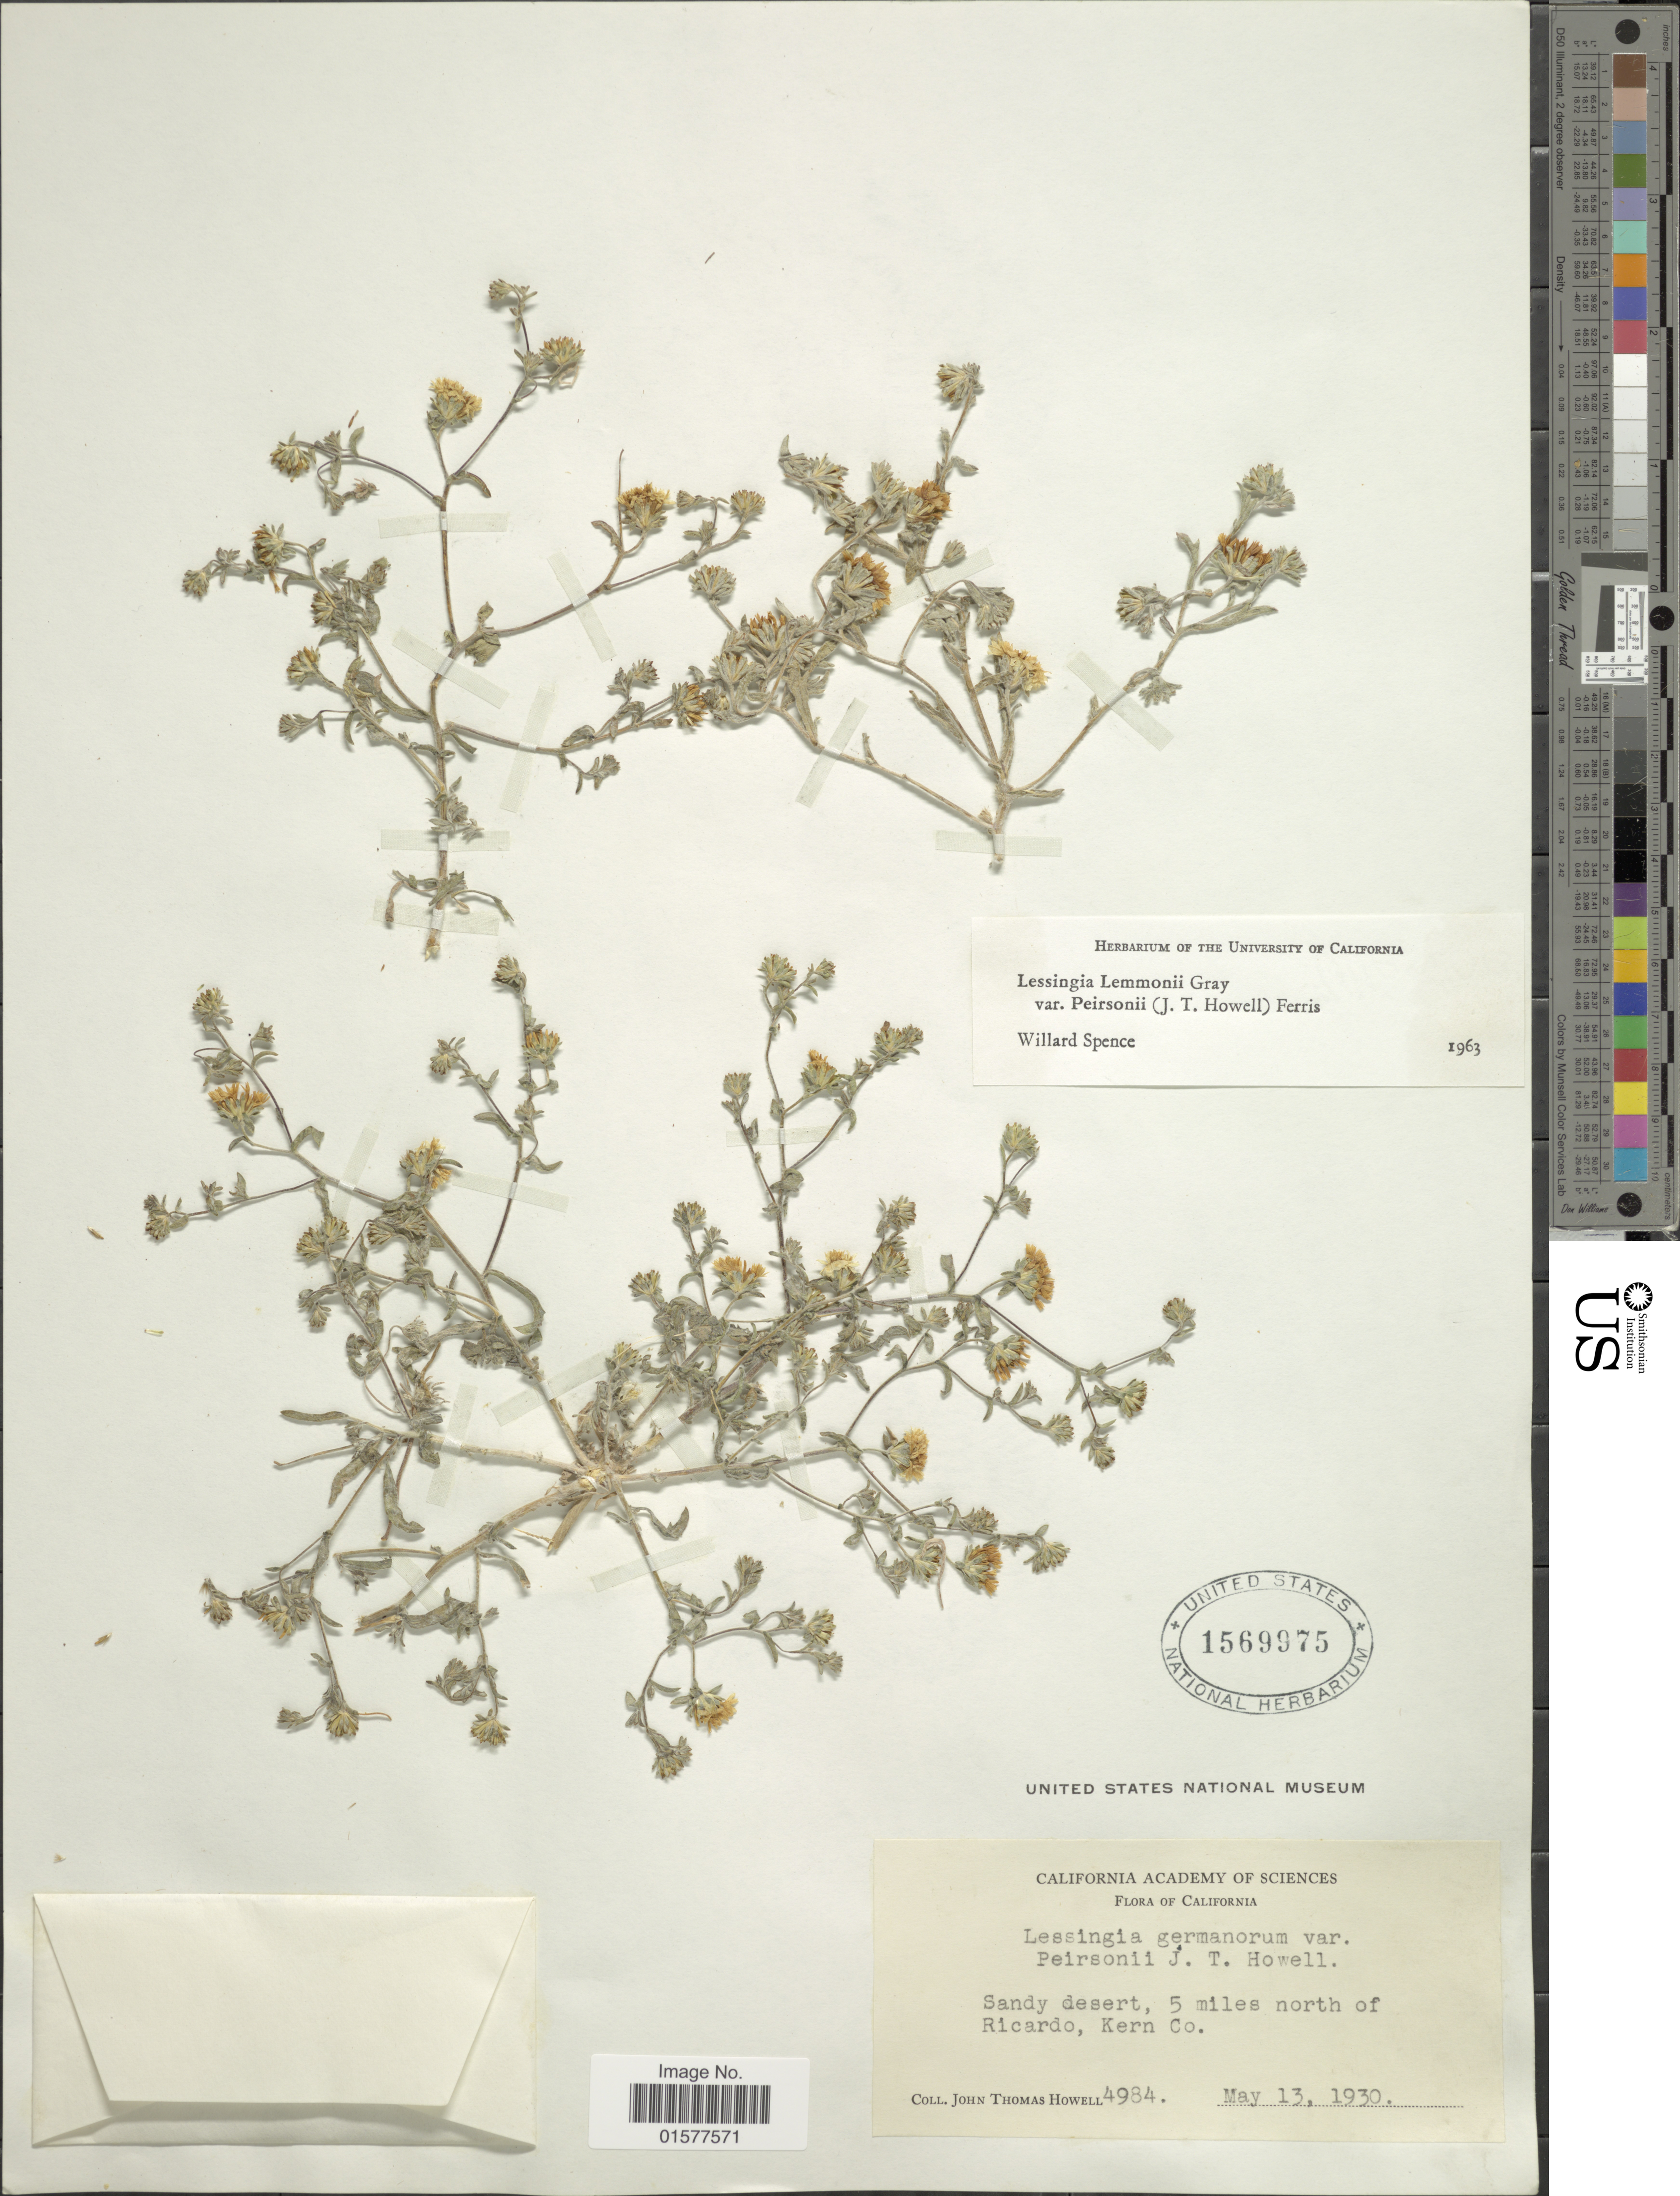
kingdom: Plantae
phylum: Tracheophyta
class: Magnoliopsida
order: Asterales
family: Asteraceae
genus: Lessingia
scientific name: Lessingia lemmonii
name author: A. Gray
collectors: T. Howell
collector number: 4984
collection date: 1930-05-13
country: United States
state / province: California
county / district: Kern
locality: Sandy desert, 5 miles north of Ricardo, Kern Co.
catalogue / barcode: US 1569975